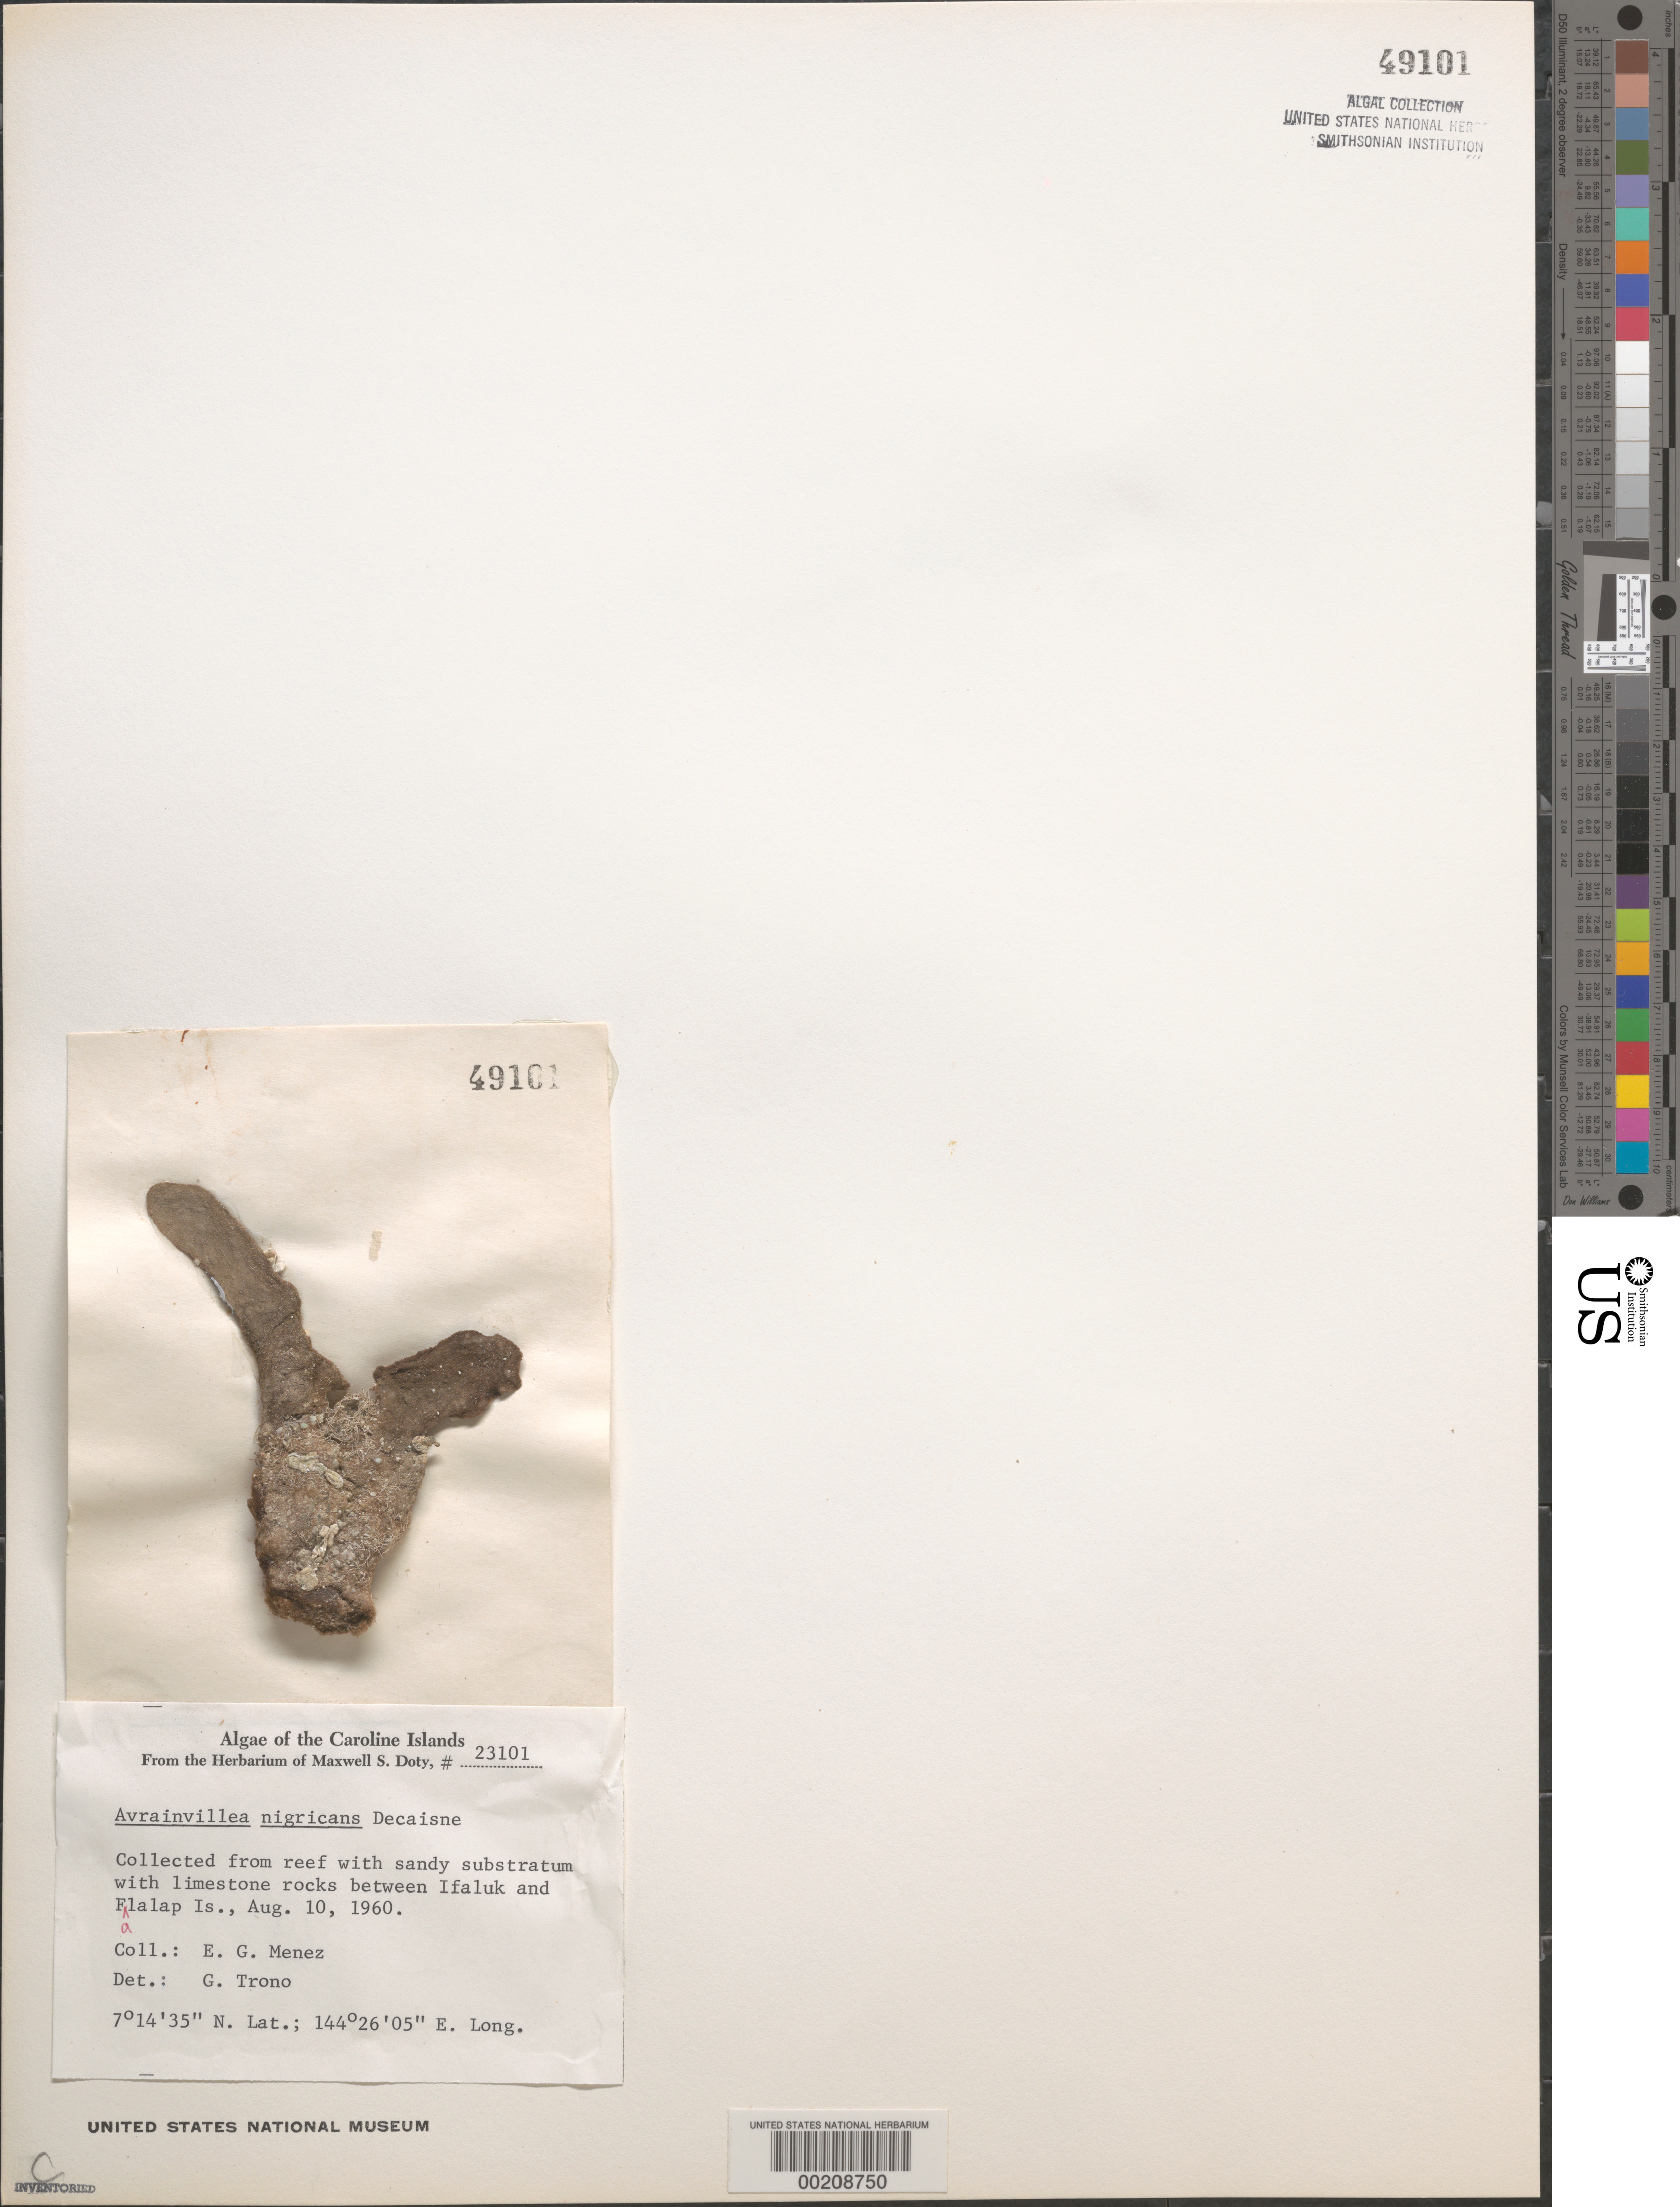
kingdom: Plantae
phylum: Chlorophyta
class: Ulvophyceae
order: Bryopsidales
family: Dichotomosiphonaceae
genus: Avrainvillea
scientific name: Avrainvillea nigricans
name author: Decne.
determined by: Trono, Gavino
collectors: Meñez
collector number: MSD 23101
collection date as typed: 10 Aug 1960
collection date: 1960-08-10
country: Micronesia, Federated States of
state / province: Yap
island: Ifalik (Ifaluk) Atoll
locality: Near Falalop Islet [Falalap Islet]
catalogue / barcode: US 49101